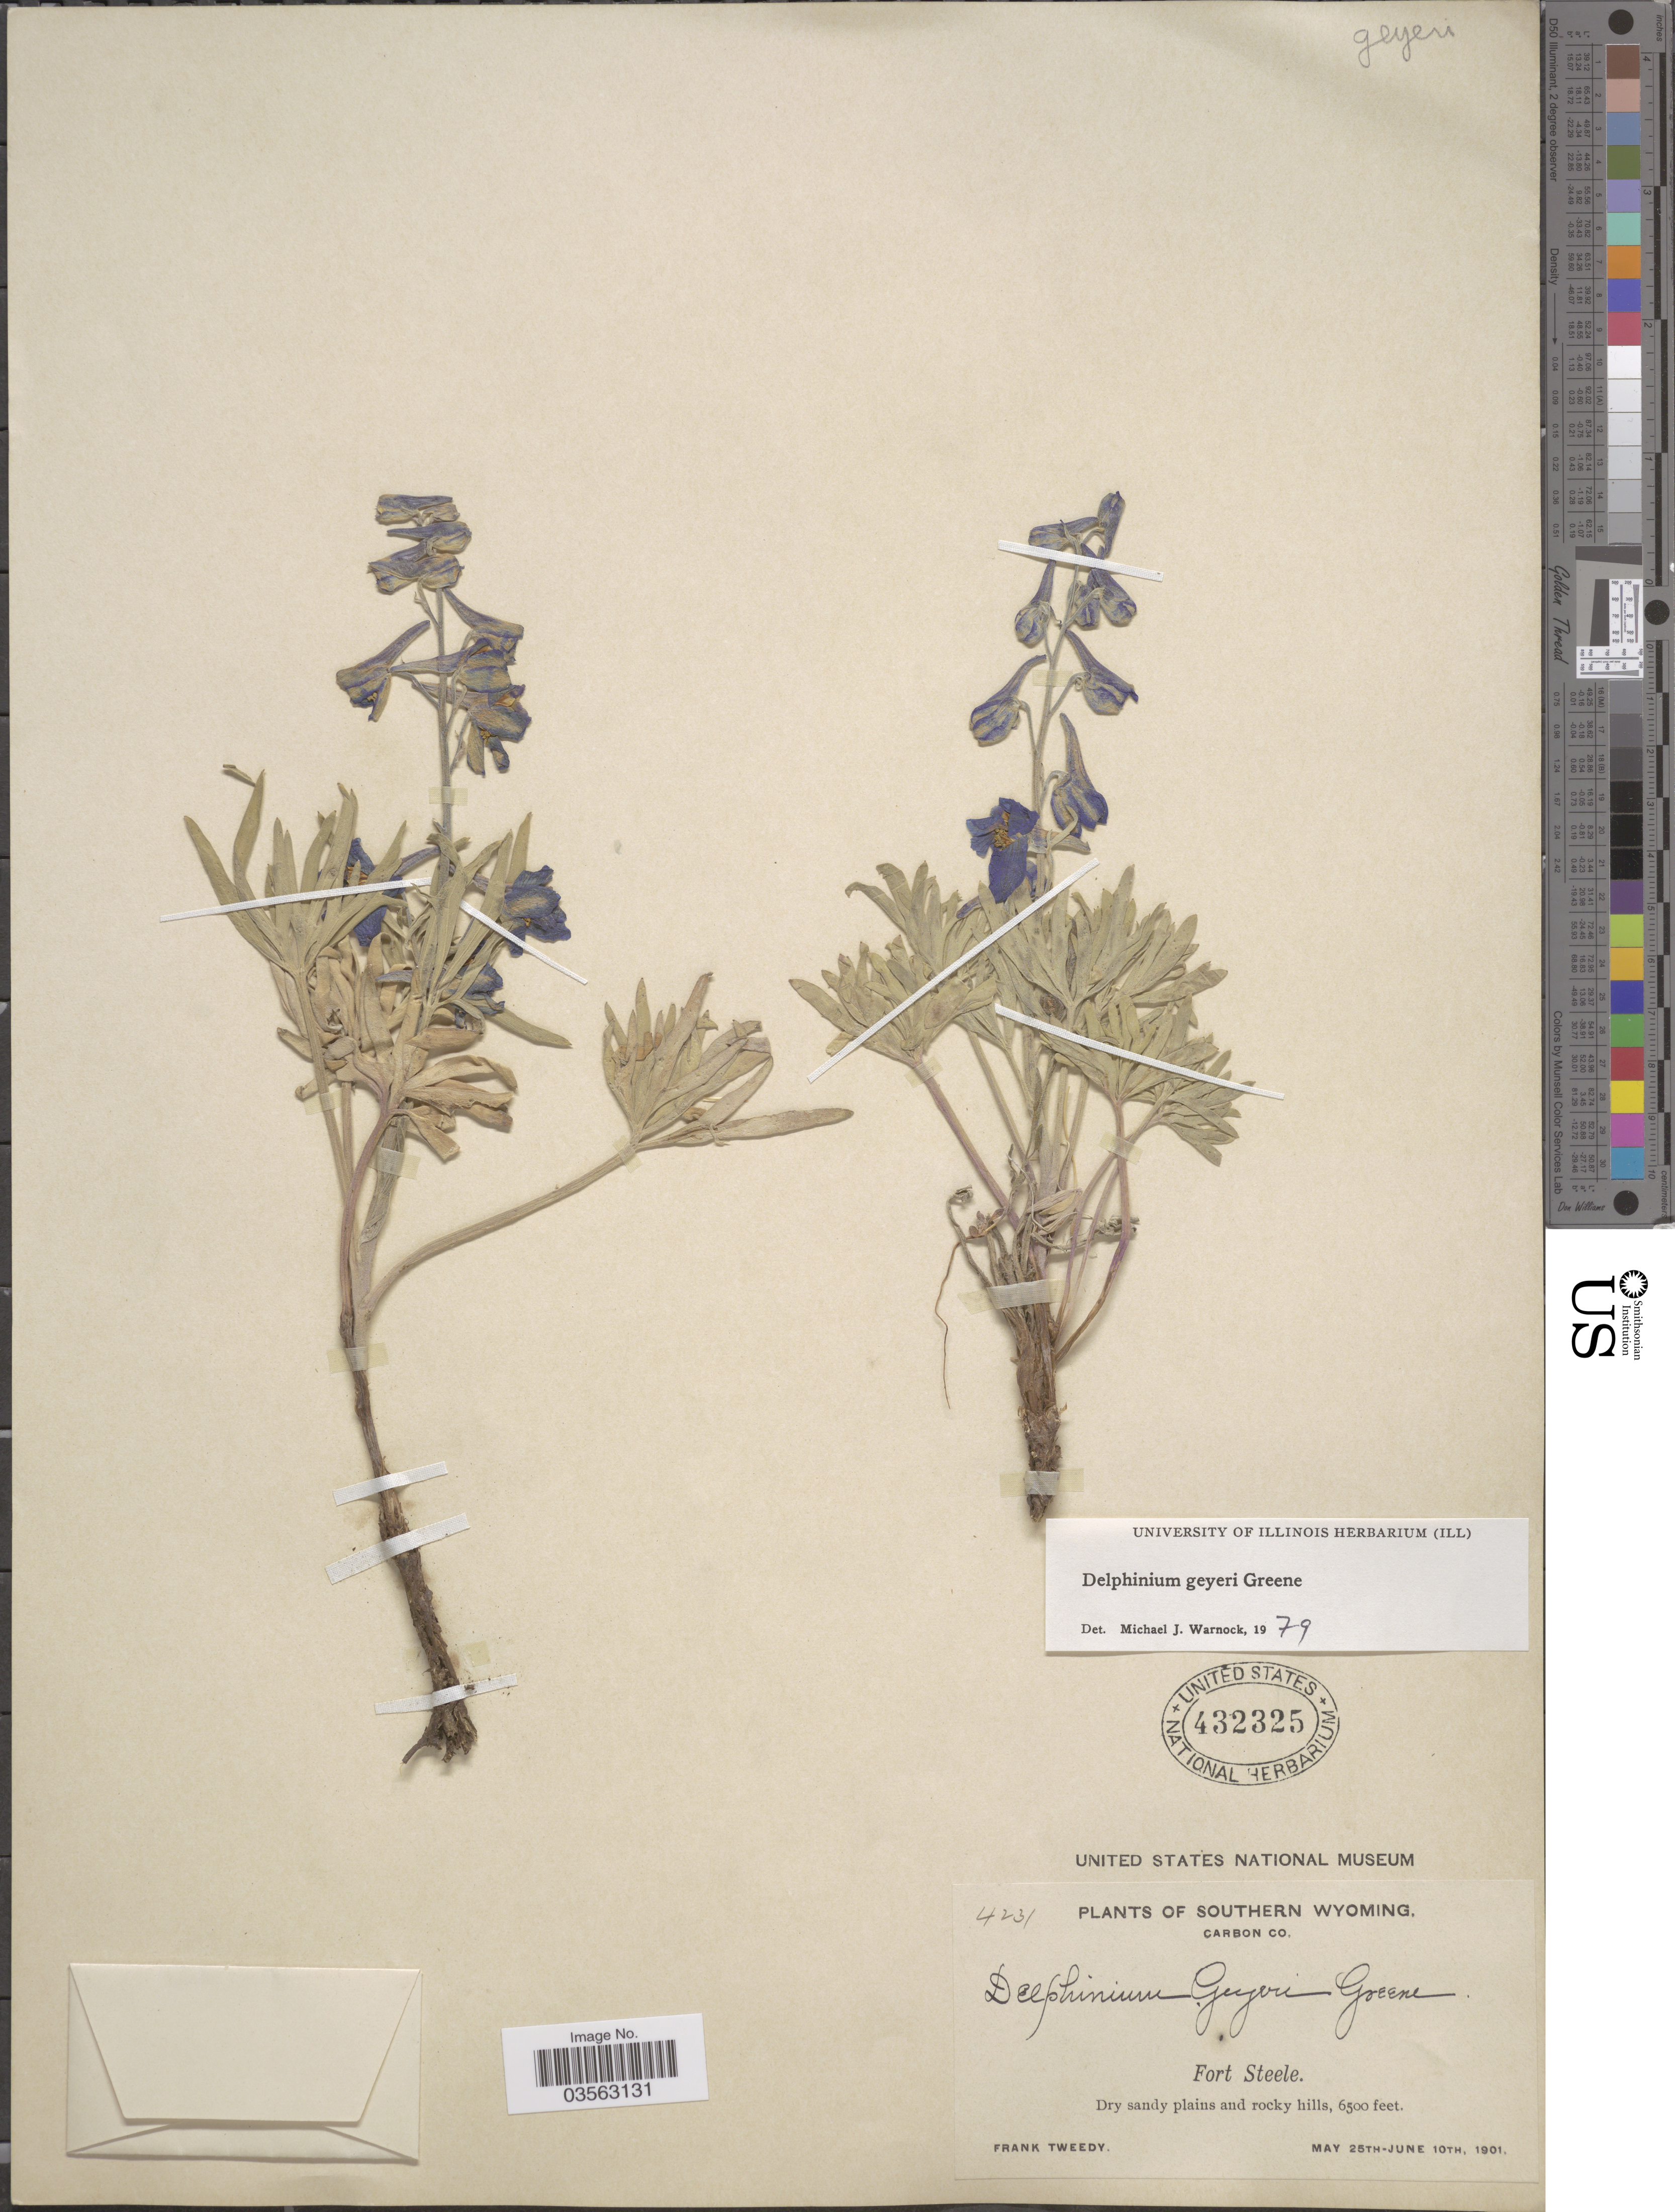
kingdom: Plantae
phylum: Tracheophyta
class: Magnoliopsida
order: Ranunculales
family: Ranunculaceae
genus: Delphinium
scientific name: Delphinium geyeri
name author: Greene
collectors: F. Tweedy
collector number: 4231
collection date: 1901-05-25/1901-06-10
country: United States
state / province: Wyoming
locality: Southern Wyoming. Carbon Co. Fort Steele.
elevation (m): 1981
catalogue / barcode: US 432325